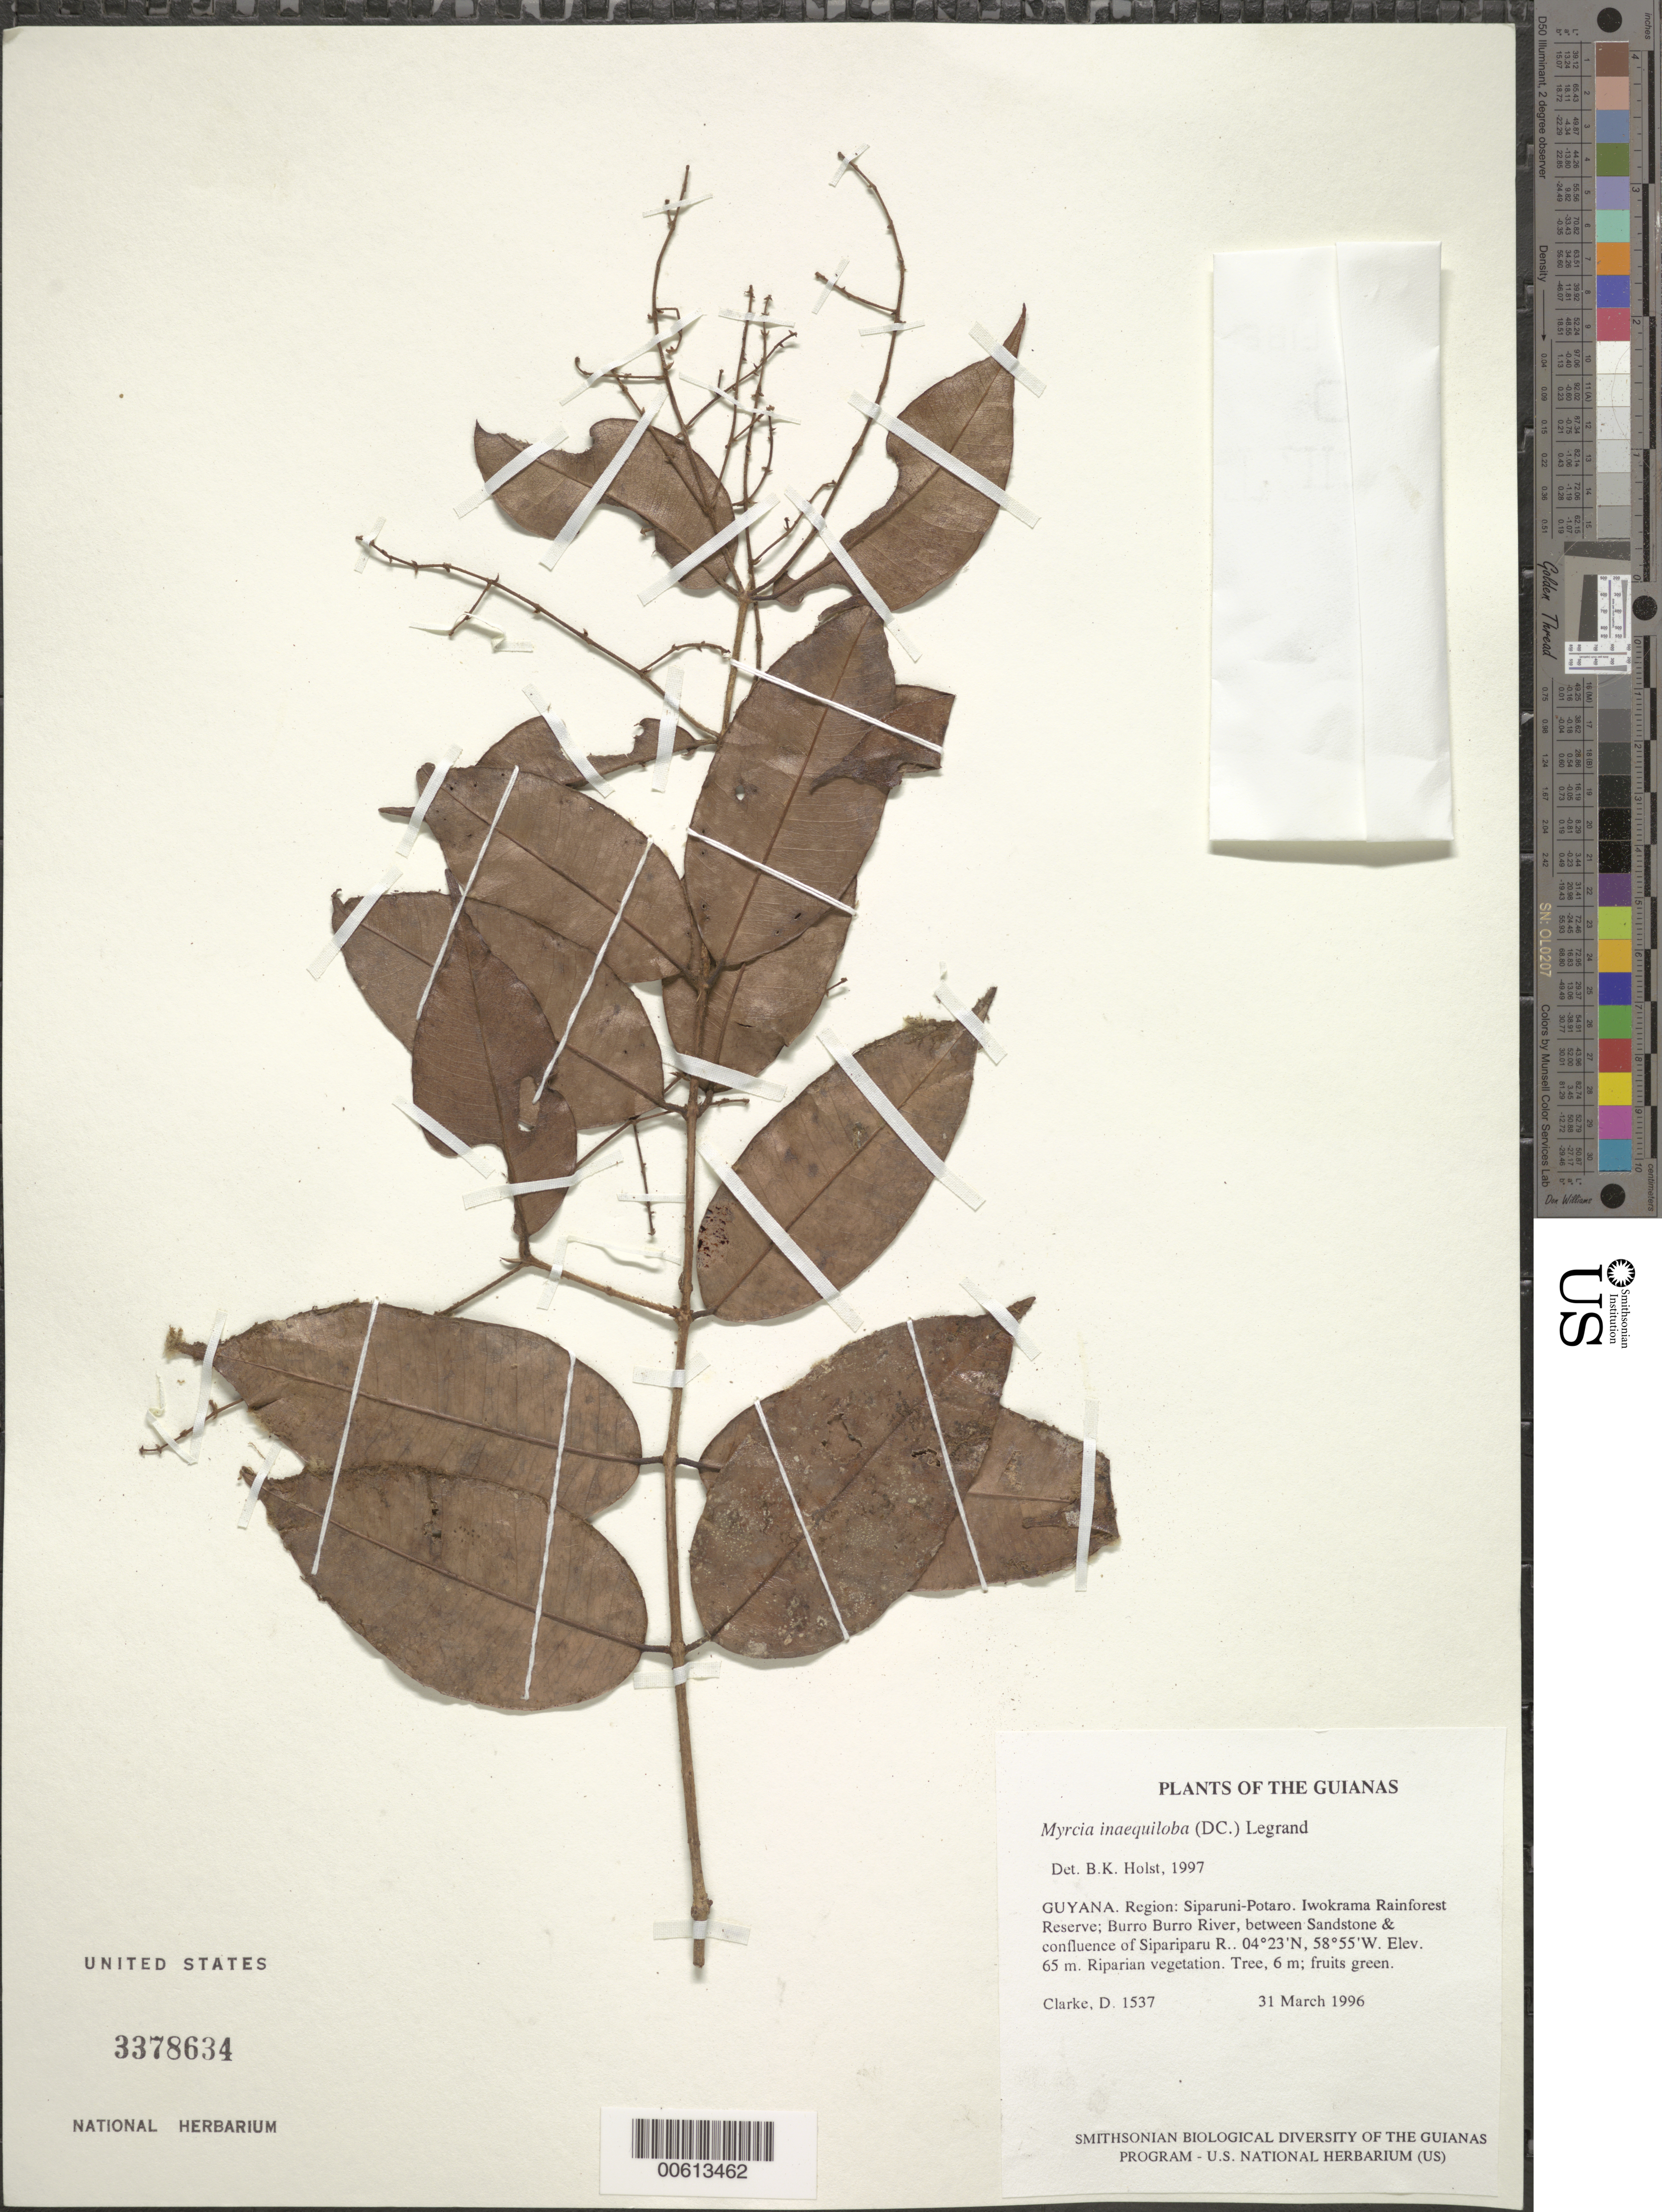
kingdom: Plantae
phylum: Tracheophyta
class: Magnoliopsida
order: Myrtales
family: Myrtaceae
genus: Myrcia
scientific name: Myrcia inaequiloba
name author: (DC.) D. Legrand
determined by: Holst, Bruce K.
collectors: H. D. Clarke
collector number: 1537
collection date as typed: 31 March 1996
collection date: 1996-03-31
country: Guyana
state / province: Potaro-Siparuni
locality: Iwokrama Rainforest Reserve; Burro Burro River, between Sandstone & confluence of Sipariparu R.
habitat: Riparian vegetation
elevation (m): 65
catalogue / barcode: US 3378634